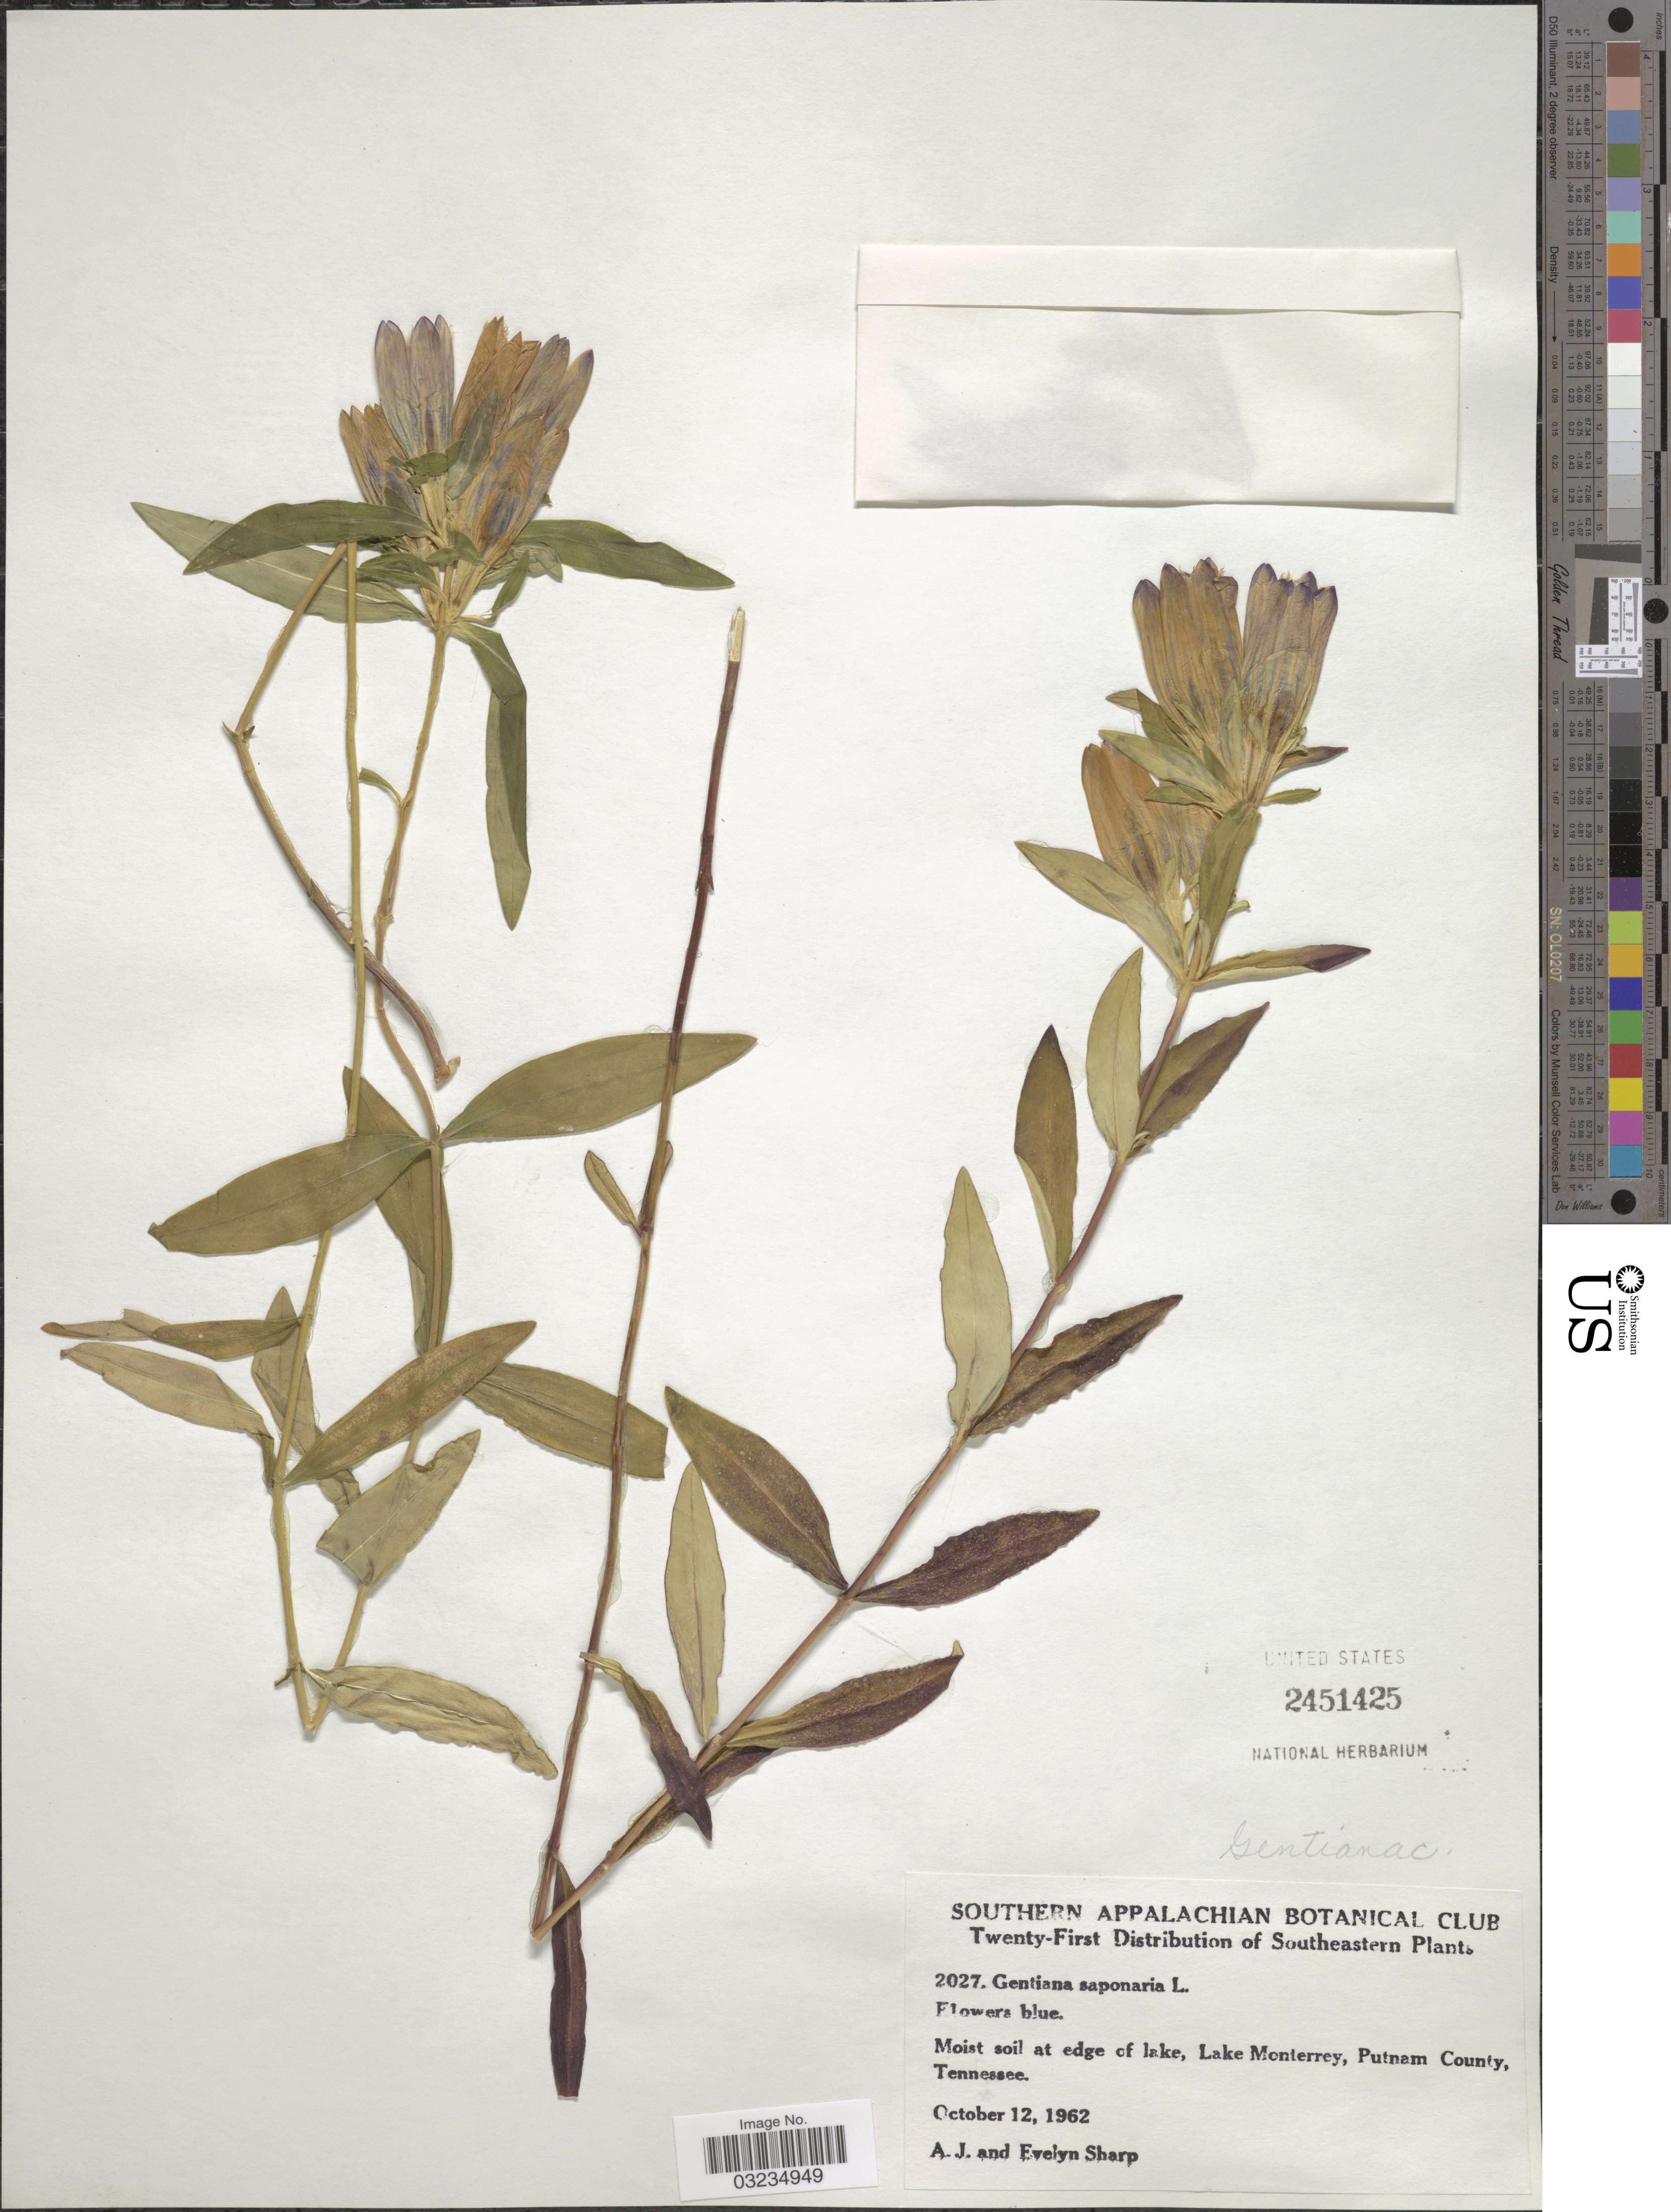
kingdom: Plantae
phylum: Tracheophyta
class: Magnoliopsida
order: Gentianales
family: Gentianaceae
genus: Gentiana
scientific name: Gentiana saponaria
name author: L.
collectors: A. J. Sharp & E. Sharp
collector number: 2027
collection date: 1962-10-12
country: United States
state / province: Tennessee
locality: Southern Appalachian, Southeastern plants. [unsure placement] Moist soil at edge of lake, Lake Monterrey, Putnam County.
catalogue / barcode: US 2451425